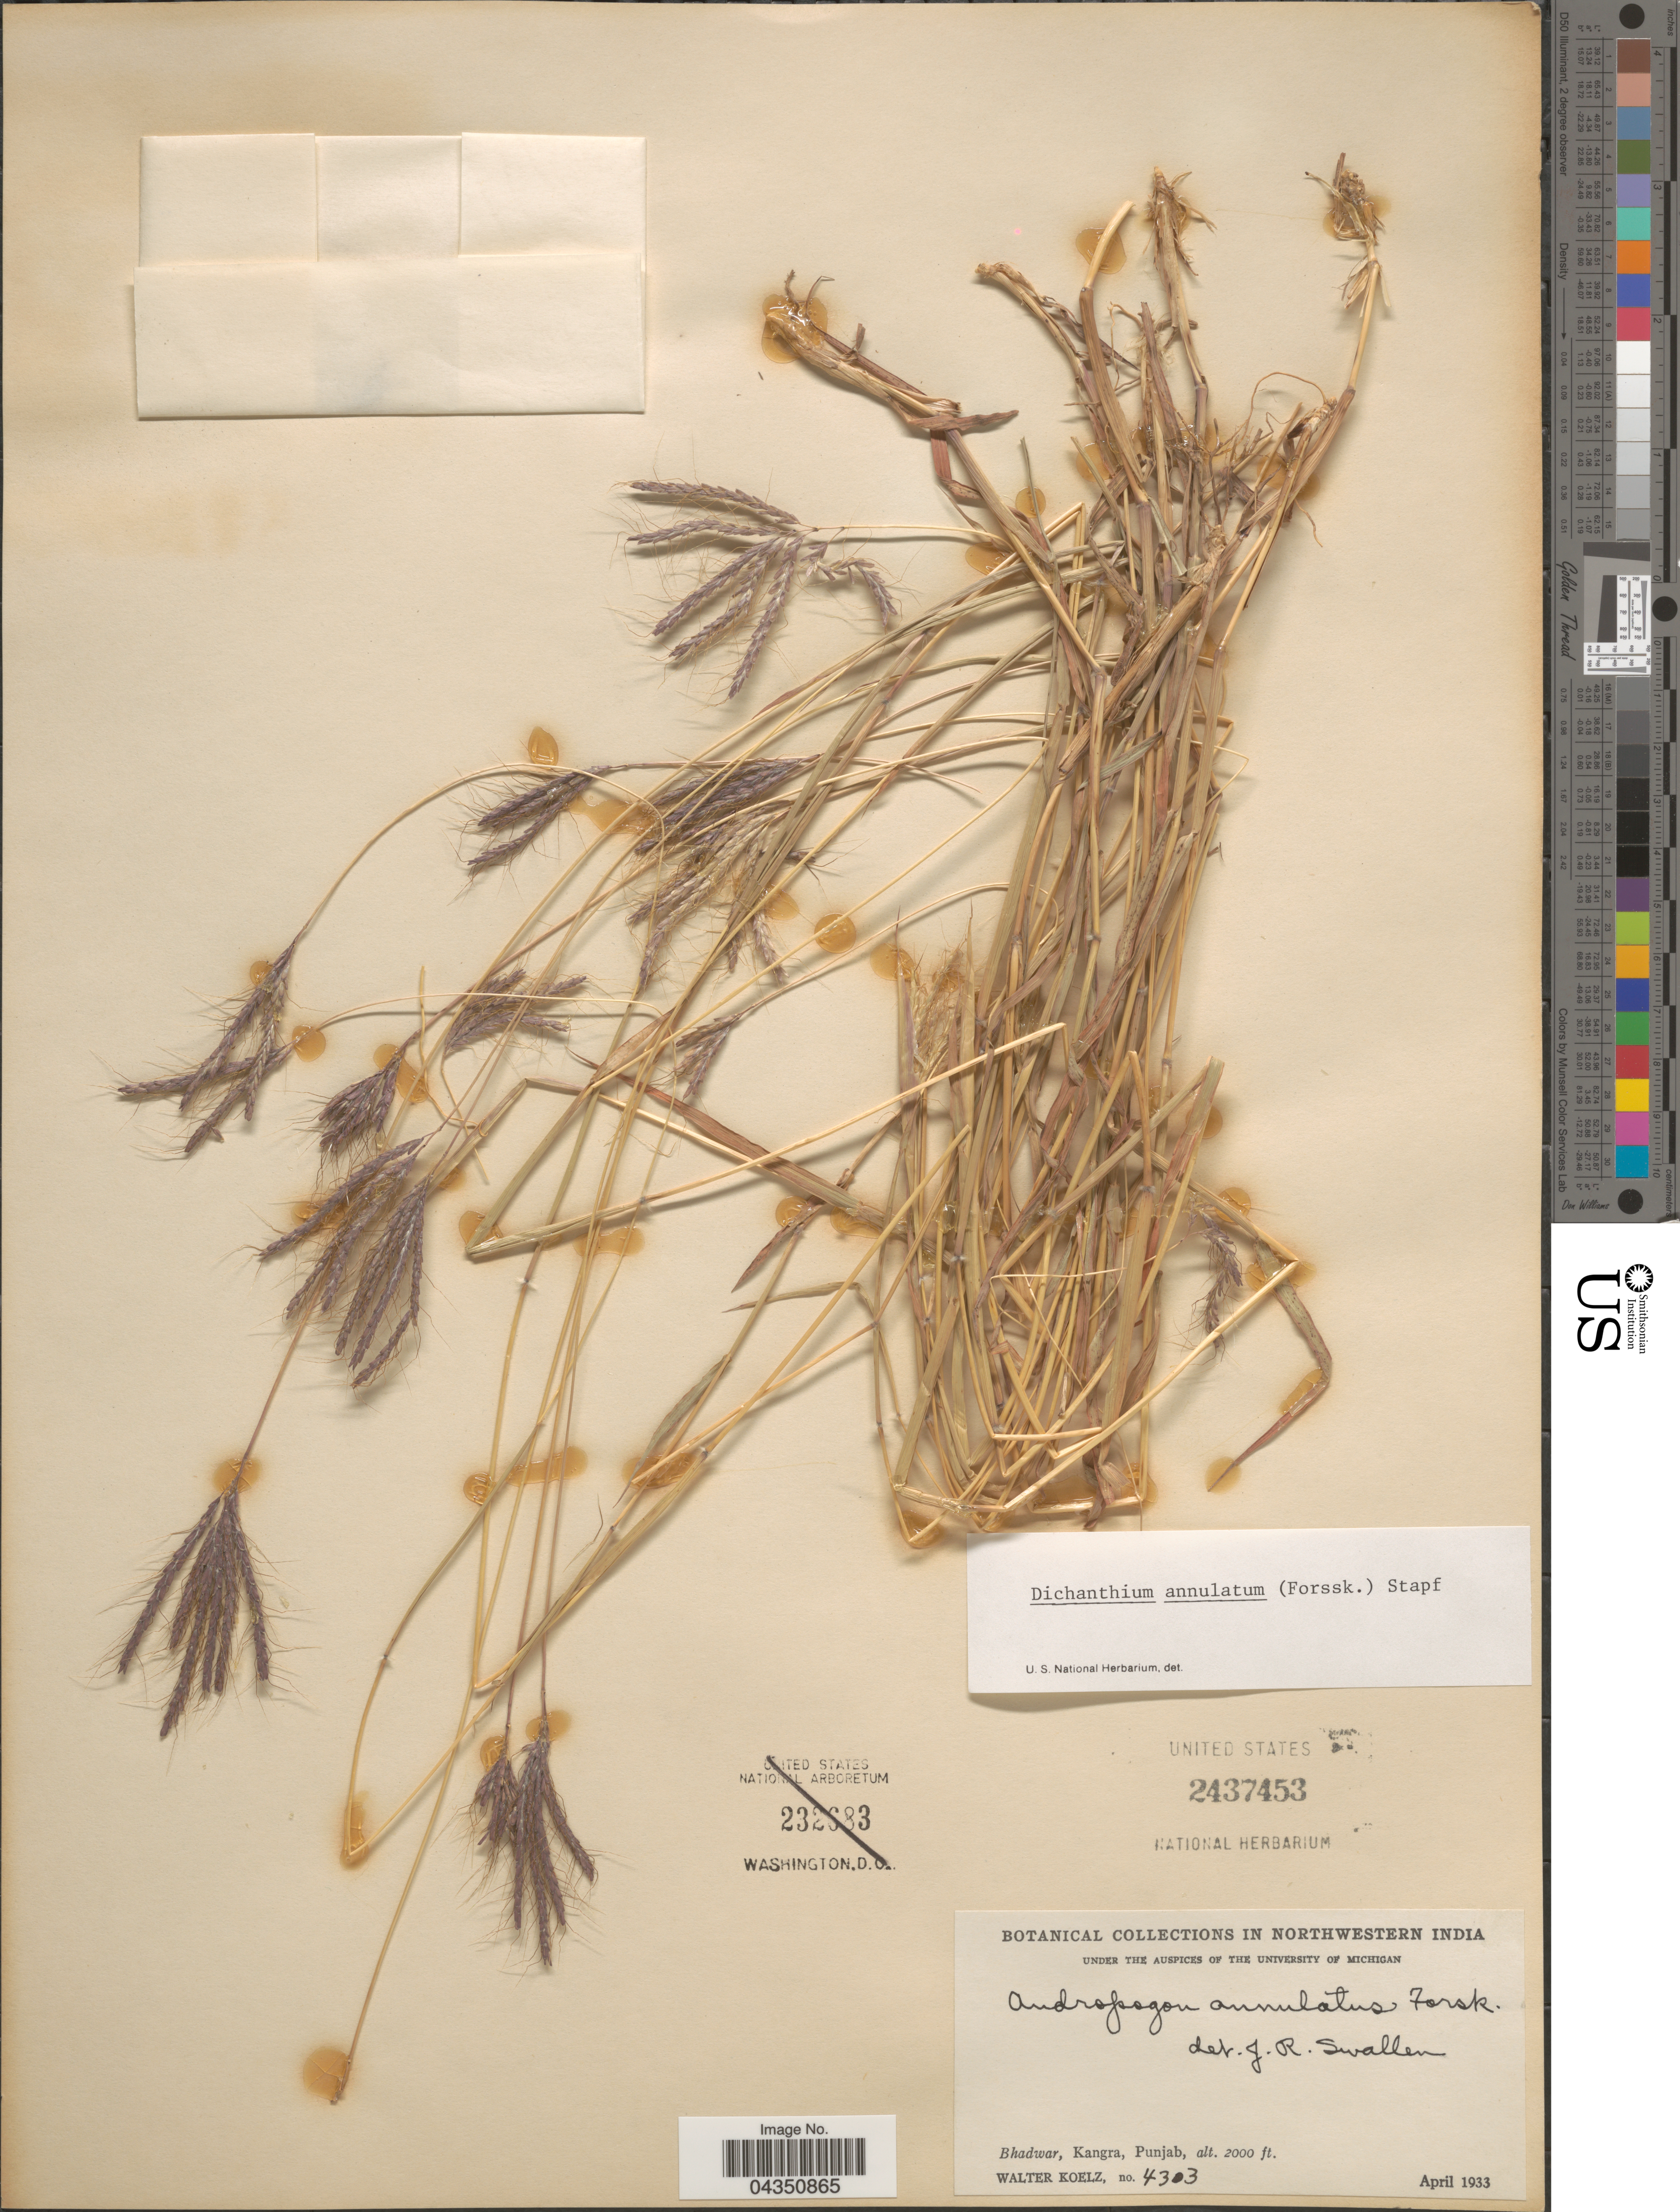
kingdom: Plantae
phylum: Tracheophyta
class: Liliopsida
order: Poales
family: Poaceae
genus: Dichanthium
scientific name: Dichanthium annulatum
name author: (Forssk.) Stapf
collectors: W. N. Koelz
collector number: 4303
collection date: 1933-04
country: India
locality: Northwestern India. Bhadwar, Kangra.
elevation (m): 610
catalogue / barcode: US 2437453